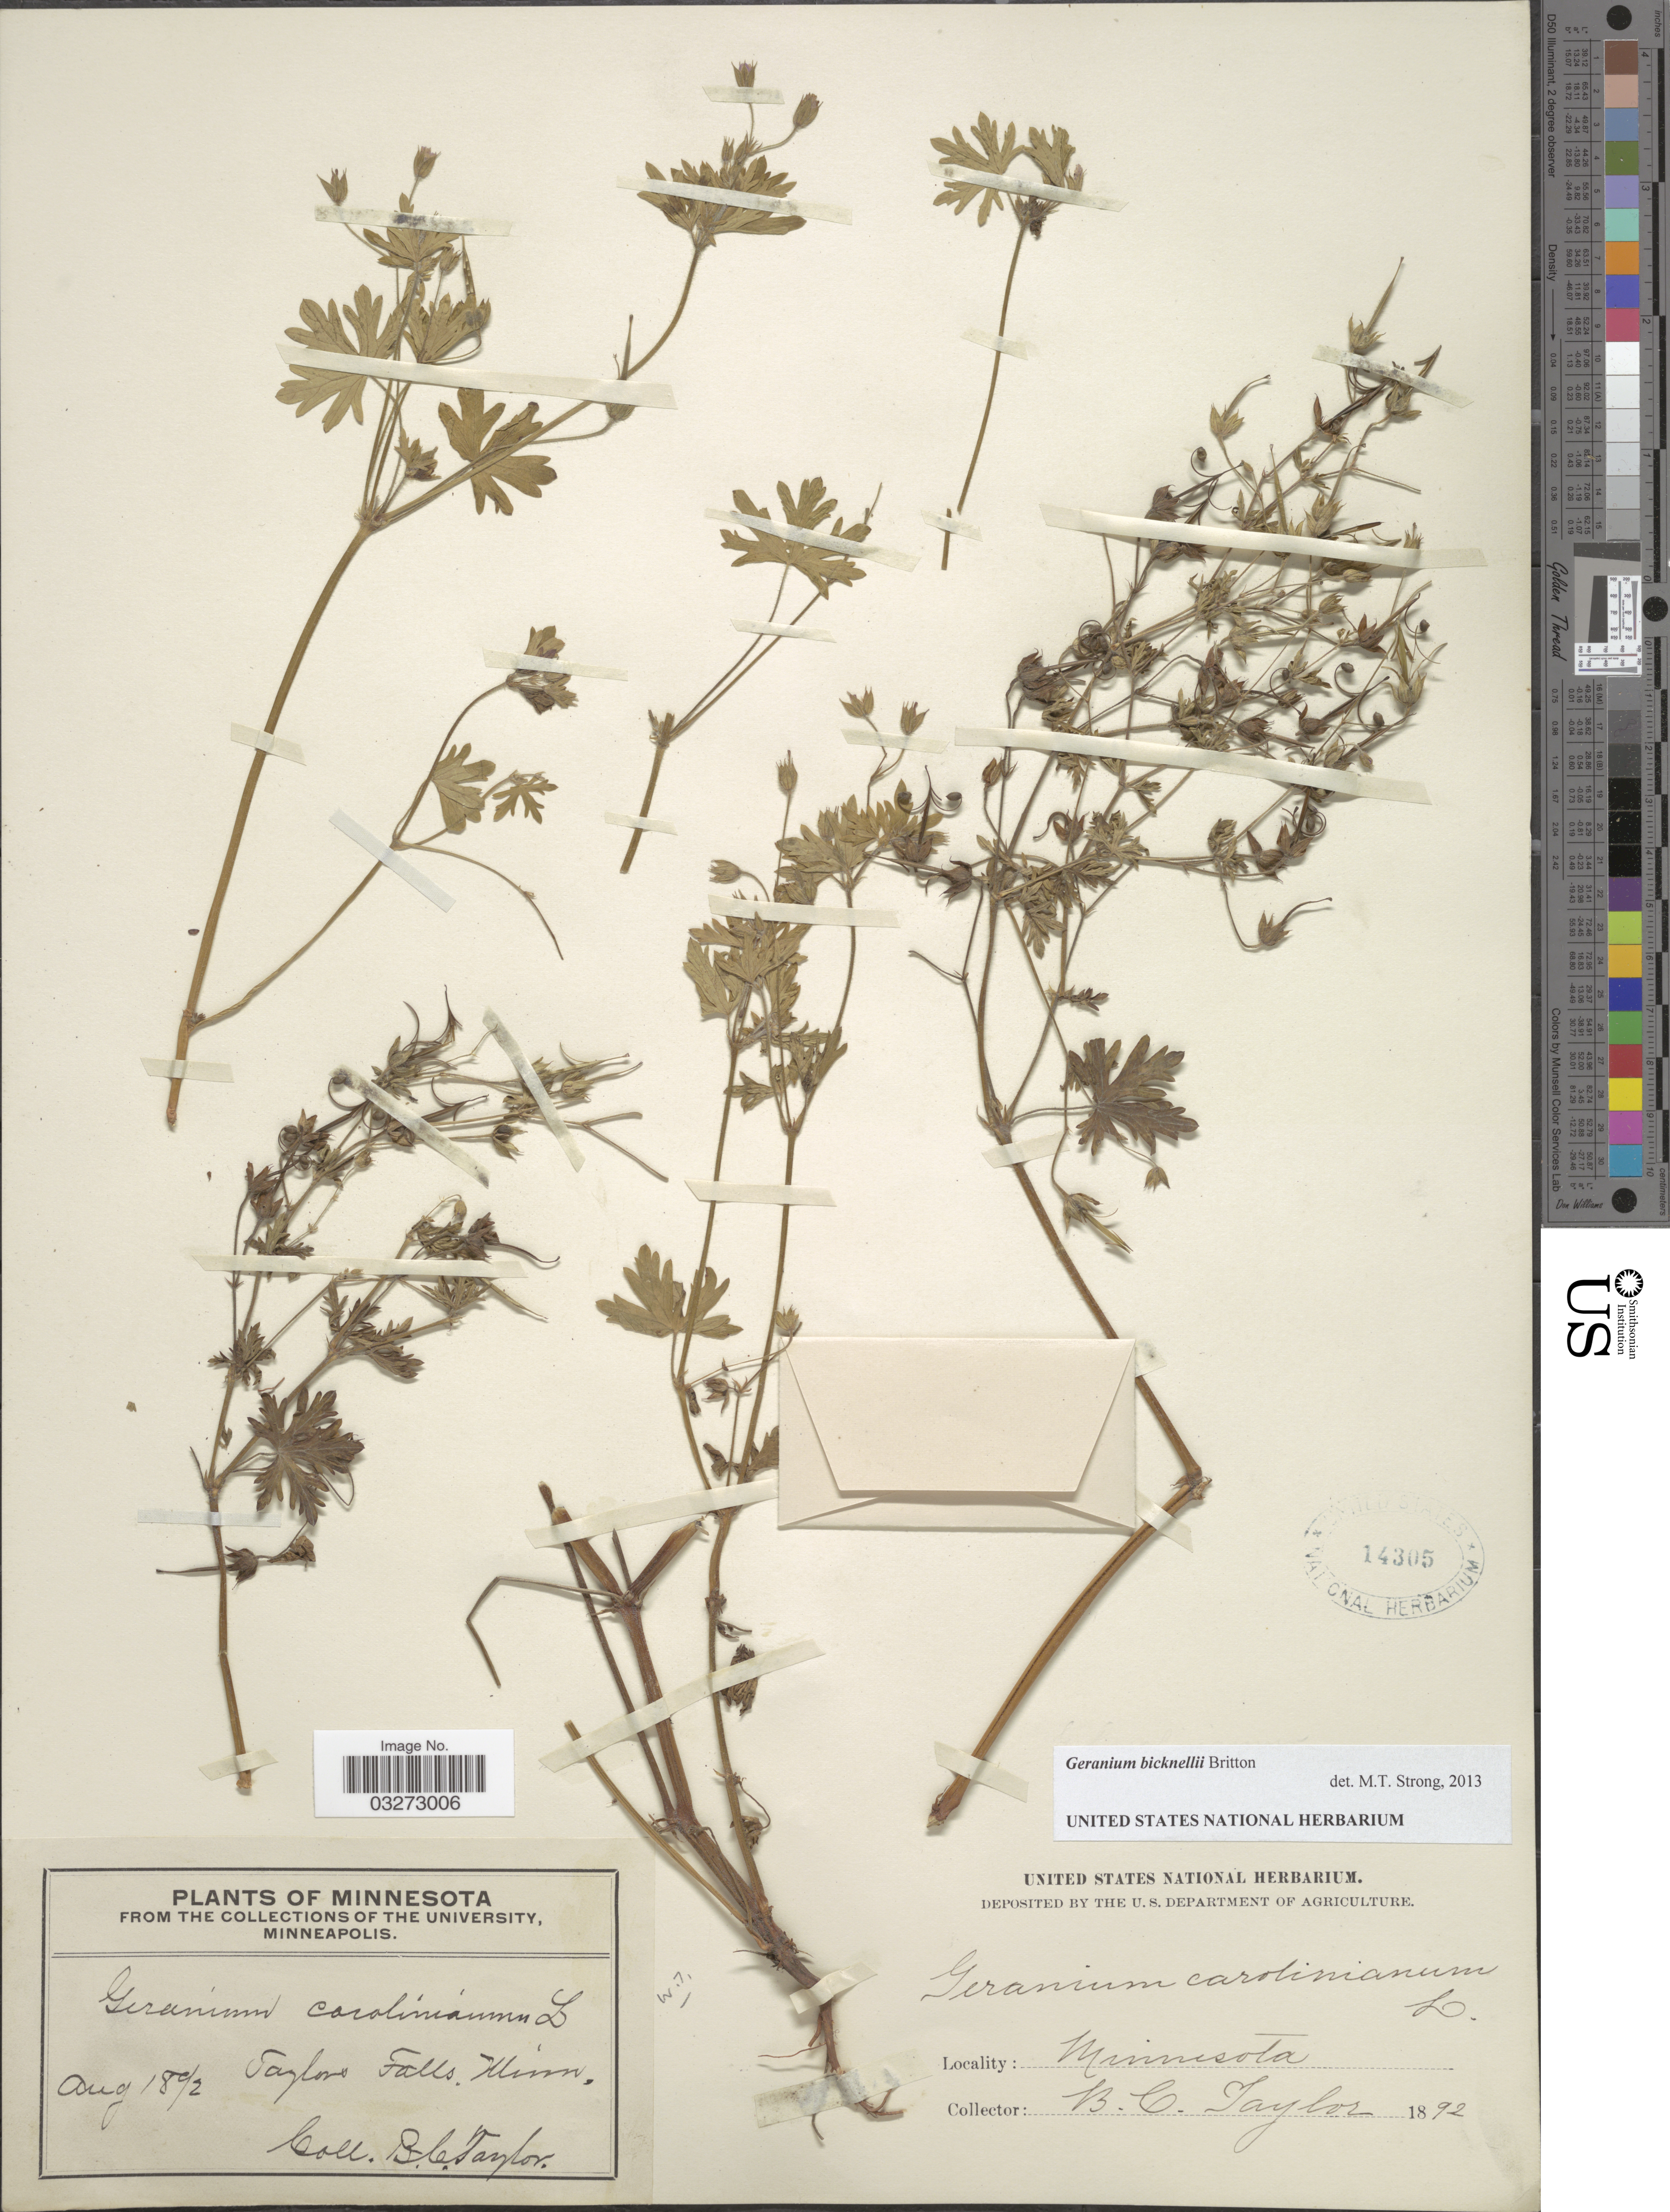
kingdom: Plantae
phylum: Tracheophyta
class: Magnoliopsida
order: Geraniales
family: Geraniaceae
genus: Geranium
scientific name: Geranium bicknellii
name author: Britton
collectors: B. C. Taylor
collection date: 1892-08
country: United States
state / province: Minnesota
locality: Taylors Falls.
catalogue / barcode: US 14305